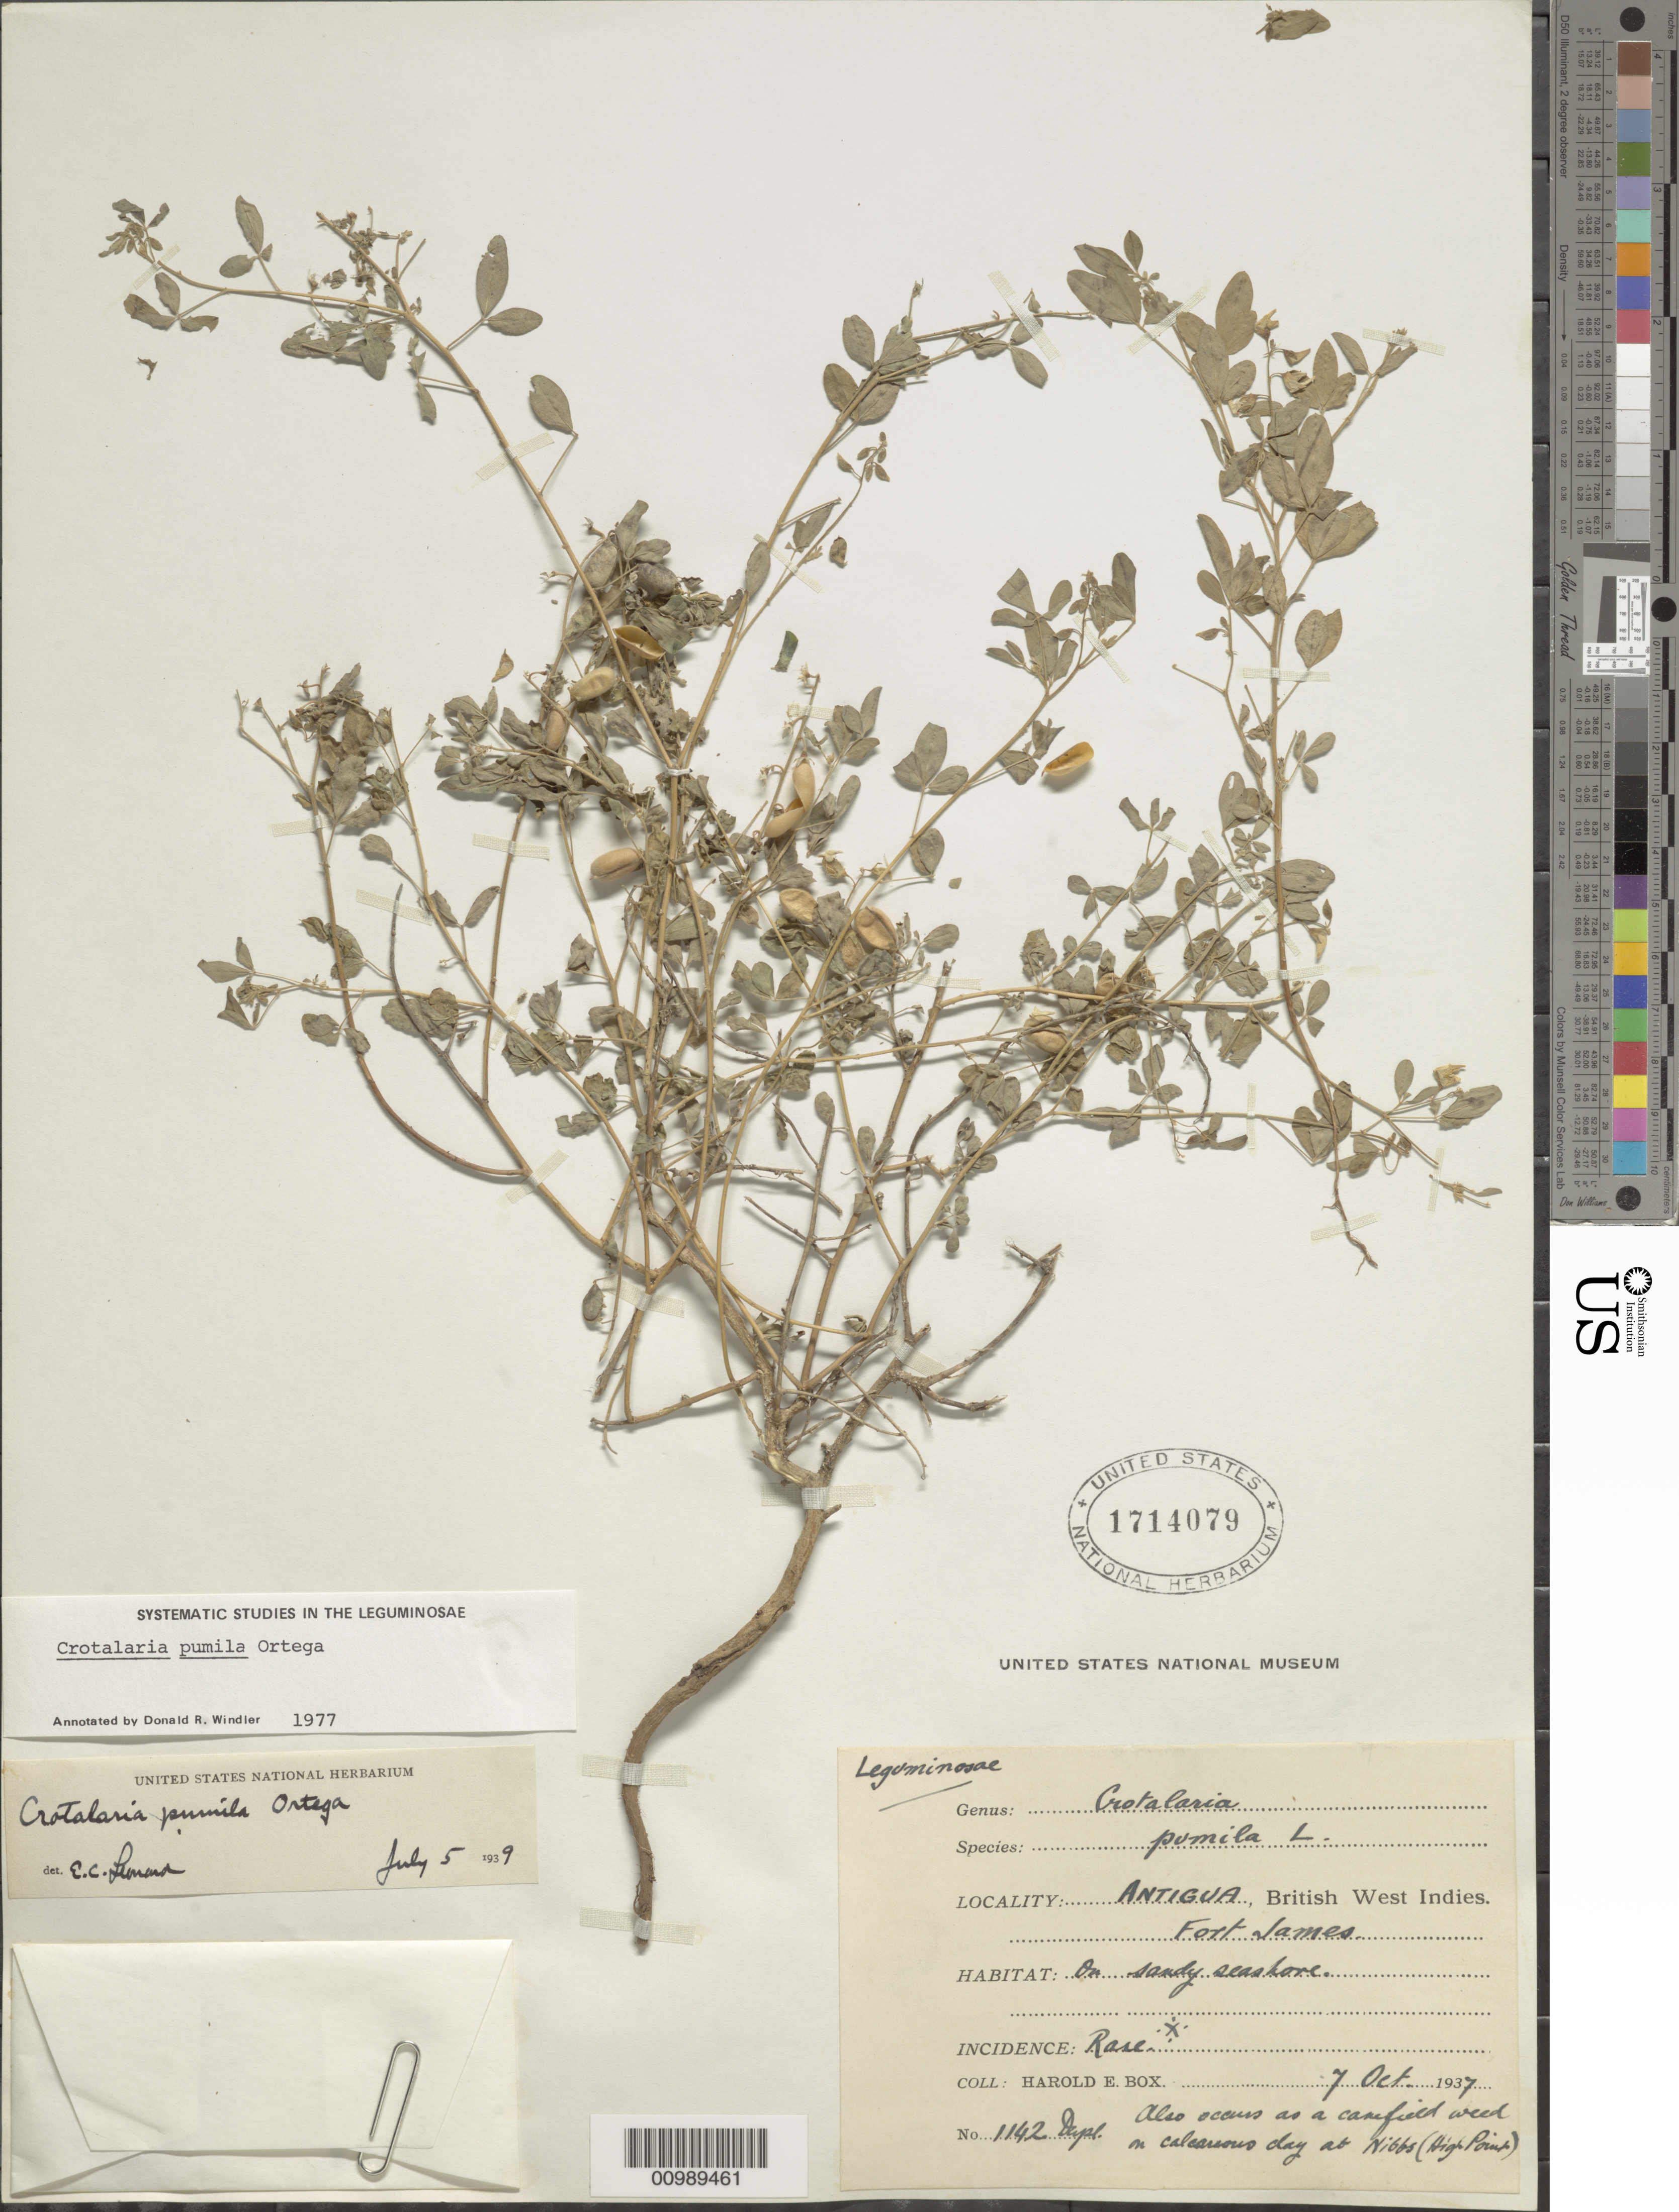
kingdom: Plantae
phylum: Tracheophyta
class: Magnoliopsida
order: Fabales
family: Fabaceae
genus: Crotalaria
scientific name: Crotalaria pumila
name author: Ortega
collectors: H. E. Box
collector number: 1142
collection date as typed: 07 Oct 1937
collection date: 1937-10-07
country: Antigua and Barbuda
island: Antigua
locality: Fort James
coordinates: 0 N, 0 E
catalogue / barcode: US 1714079